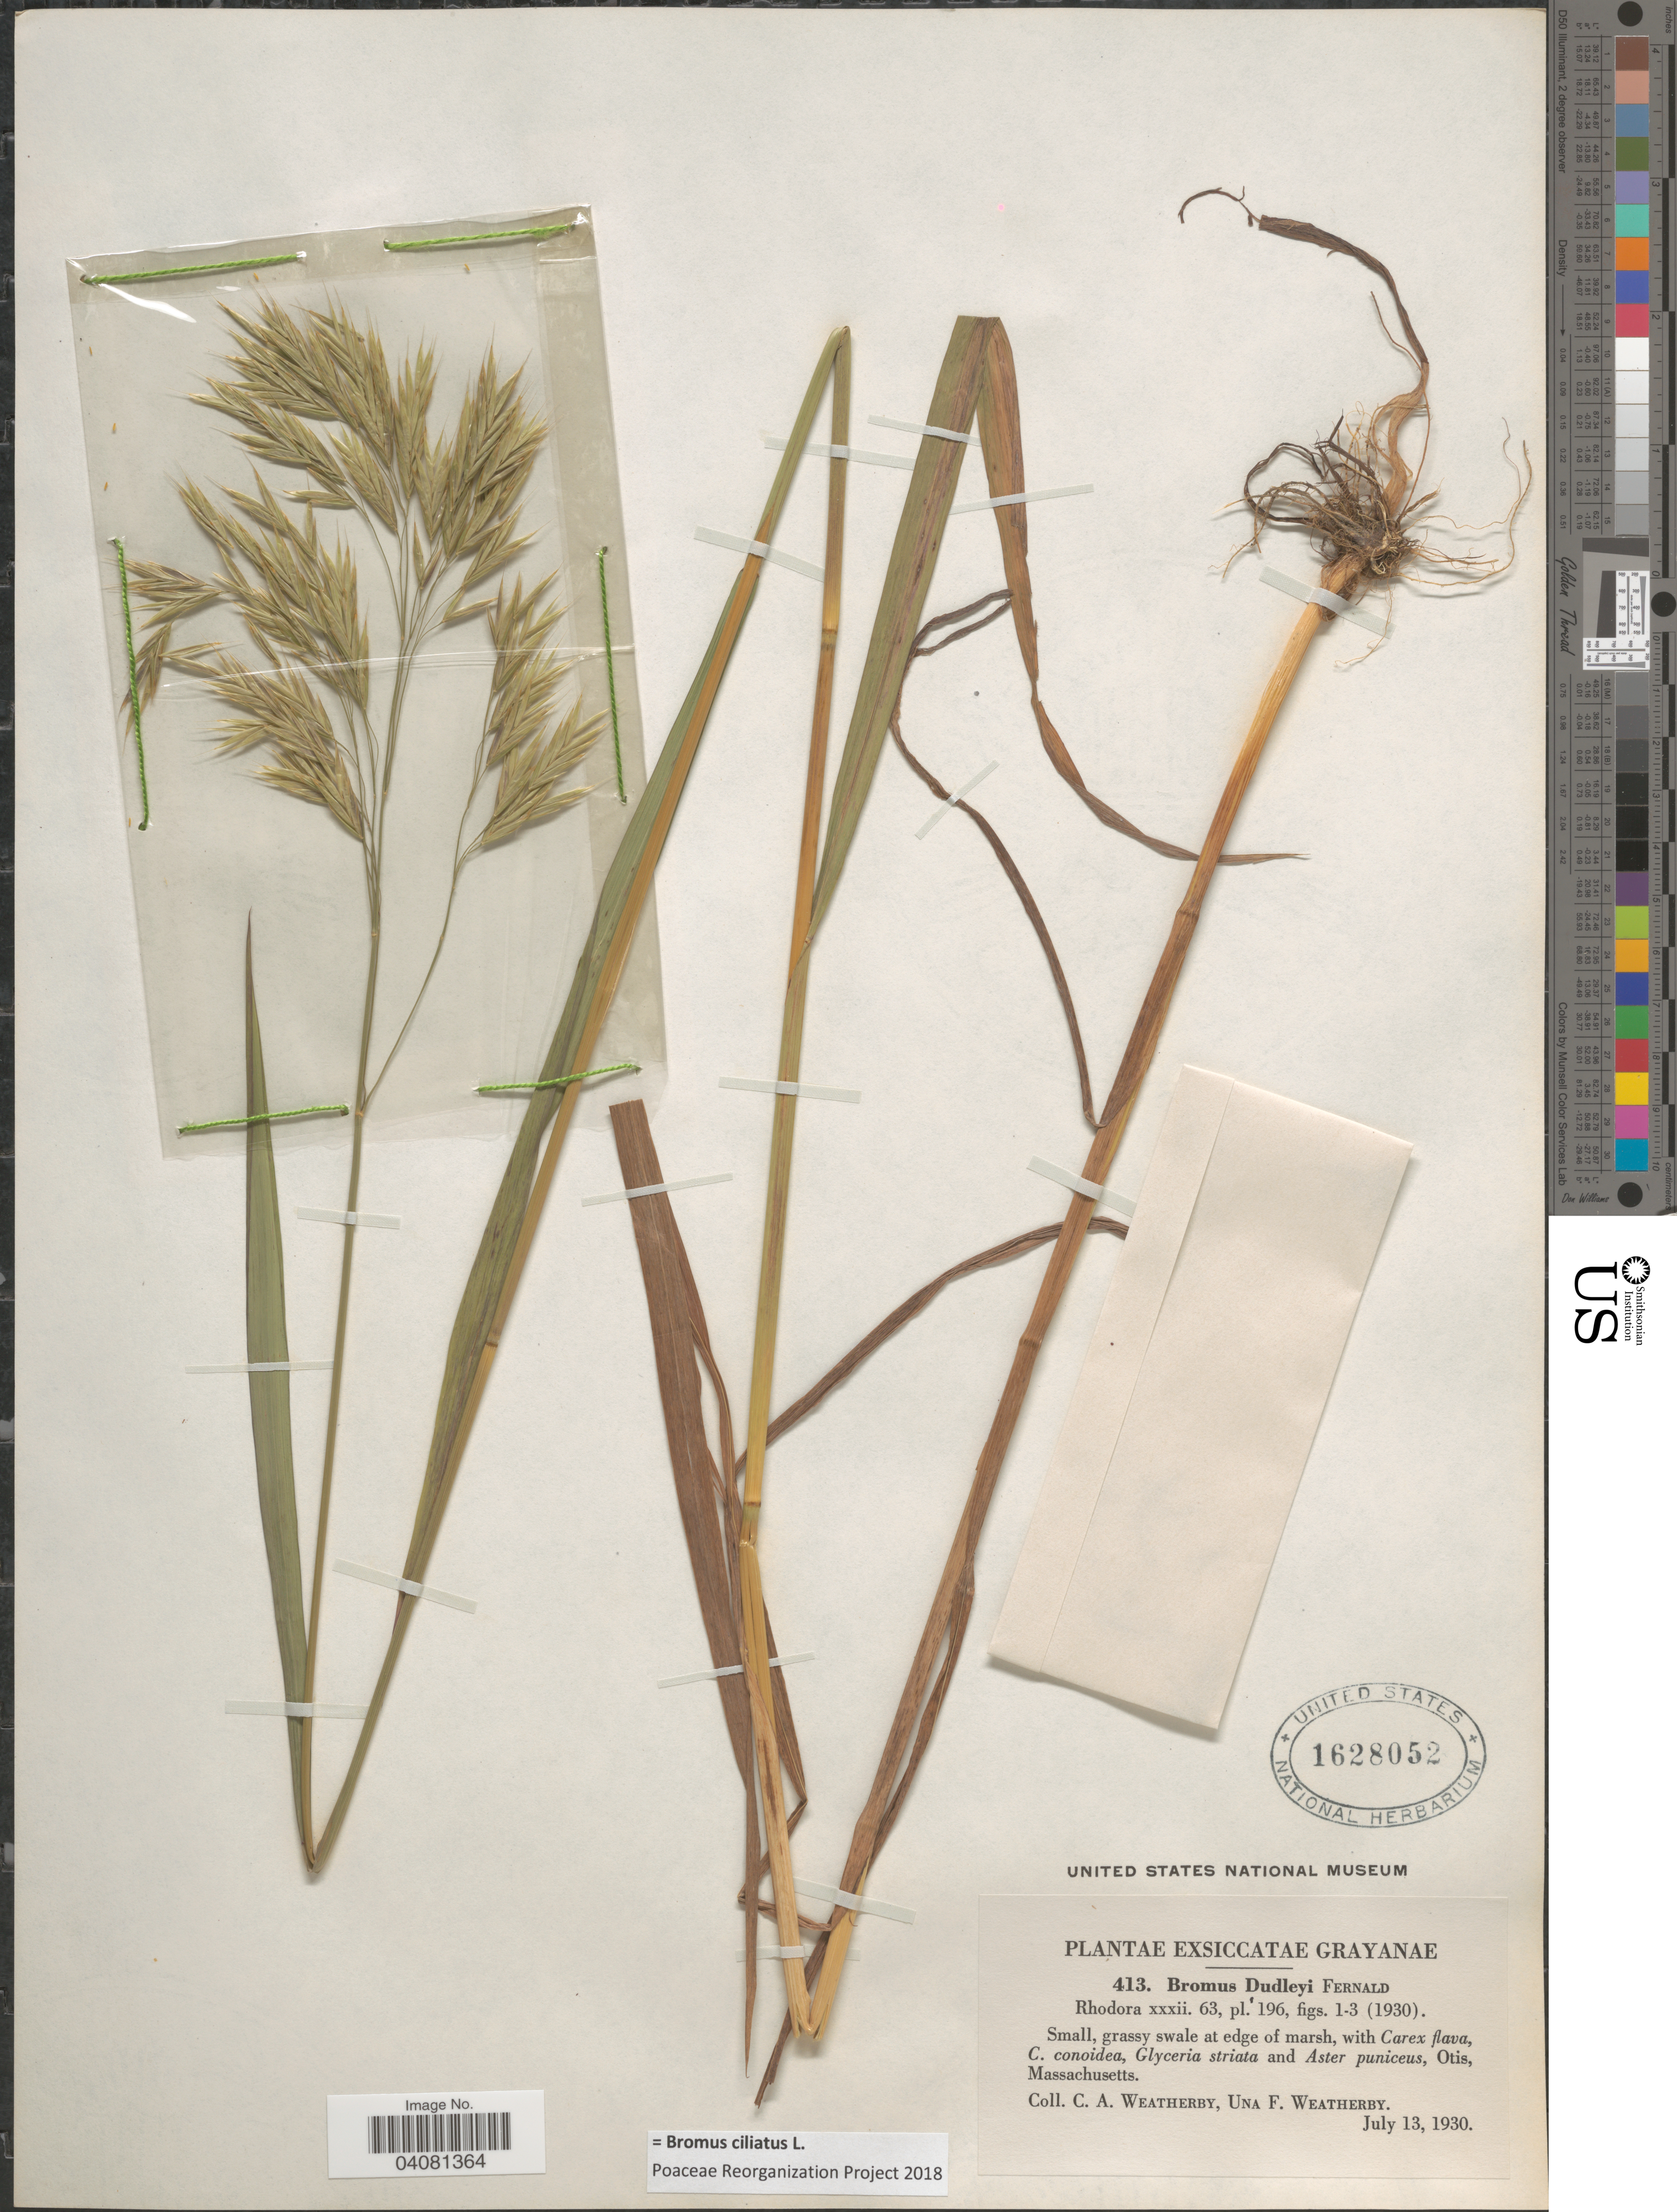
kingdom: Plantae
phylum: Tracheophyta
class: Liliopsida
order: Poales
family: Poaceae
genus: Bromus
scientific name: Bromus ciliatus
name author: L.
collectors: C. A. Weatherby & U. Weatherby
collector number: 413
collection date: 1930-07-13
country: United States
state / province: Massachusetts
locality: Small, grassy swale at edge of marsh.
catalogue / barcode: US 1628052